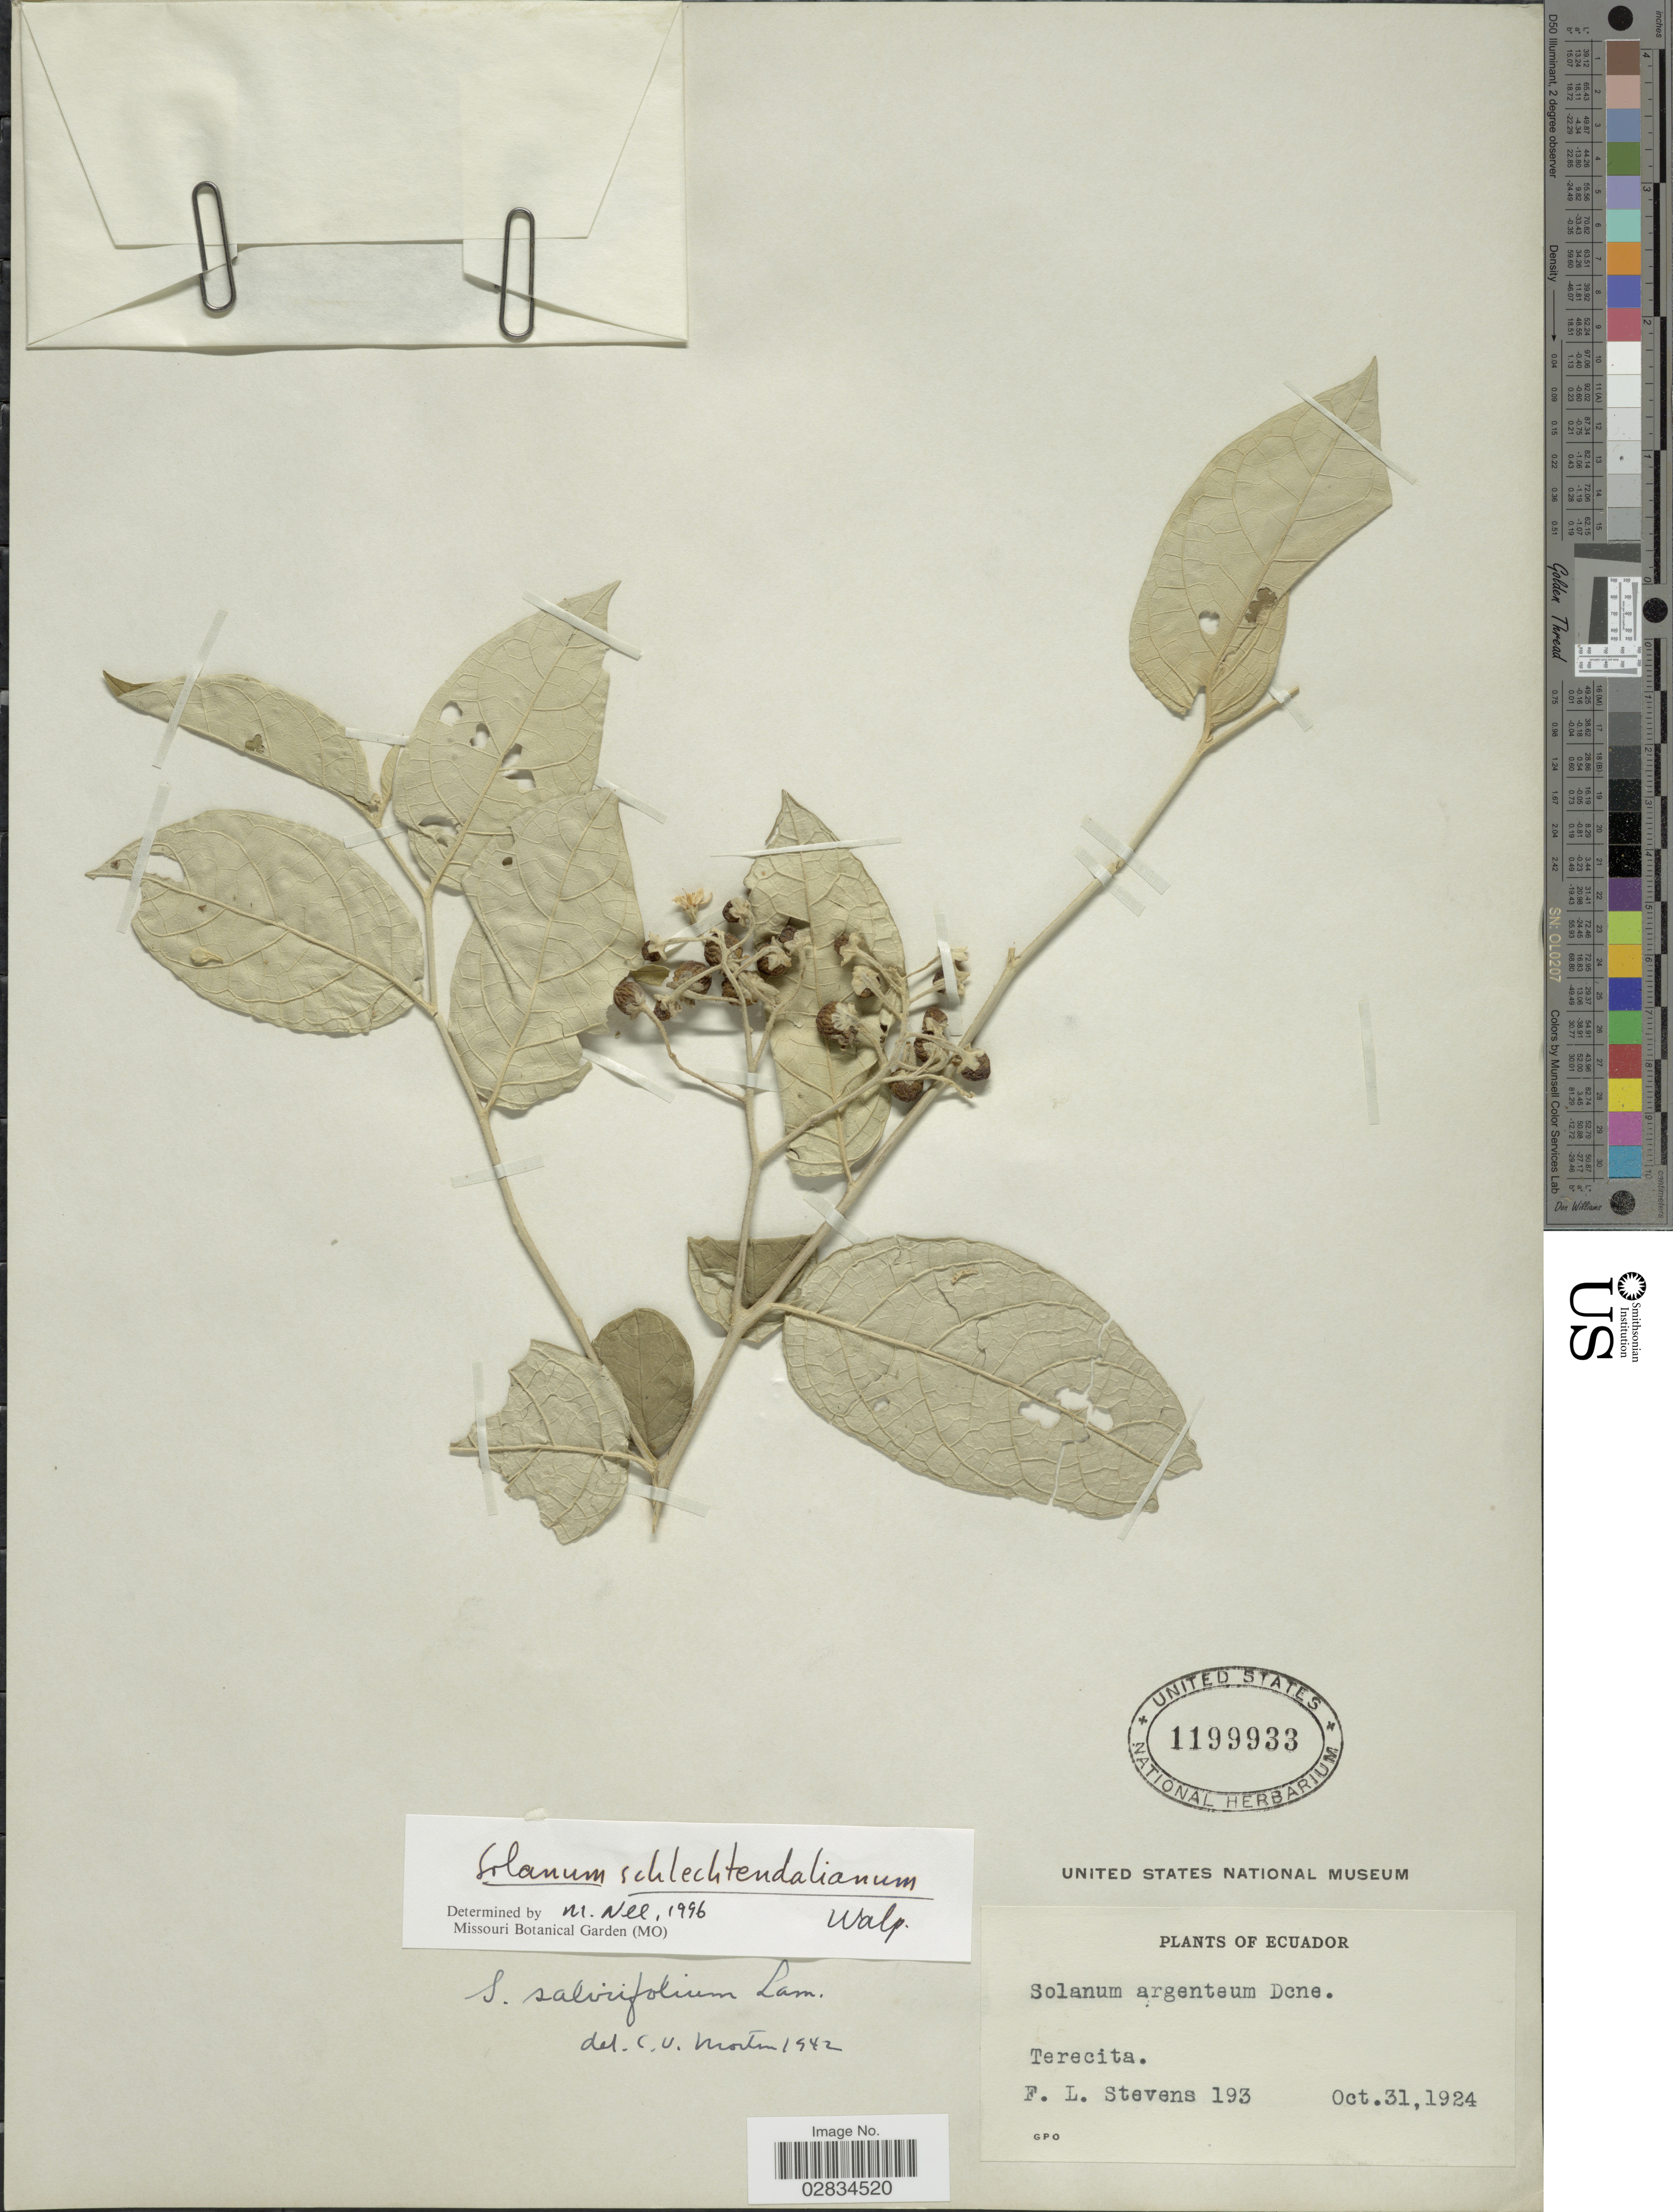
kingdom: Plantae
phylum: Tracheophyta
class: Magnoliopsida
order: Solanales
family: Solanaceae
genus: Solanum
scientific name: Solanum schlechtendalianum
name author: Walp.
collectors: F. L. Stevens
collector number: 193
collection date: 1924-10-31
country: Ecuador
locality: Terecita.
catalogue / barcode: US 1199933